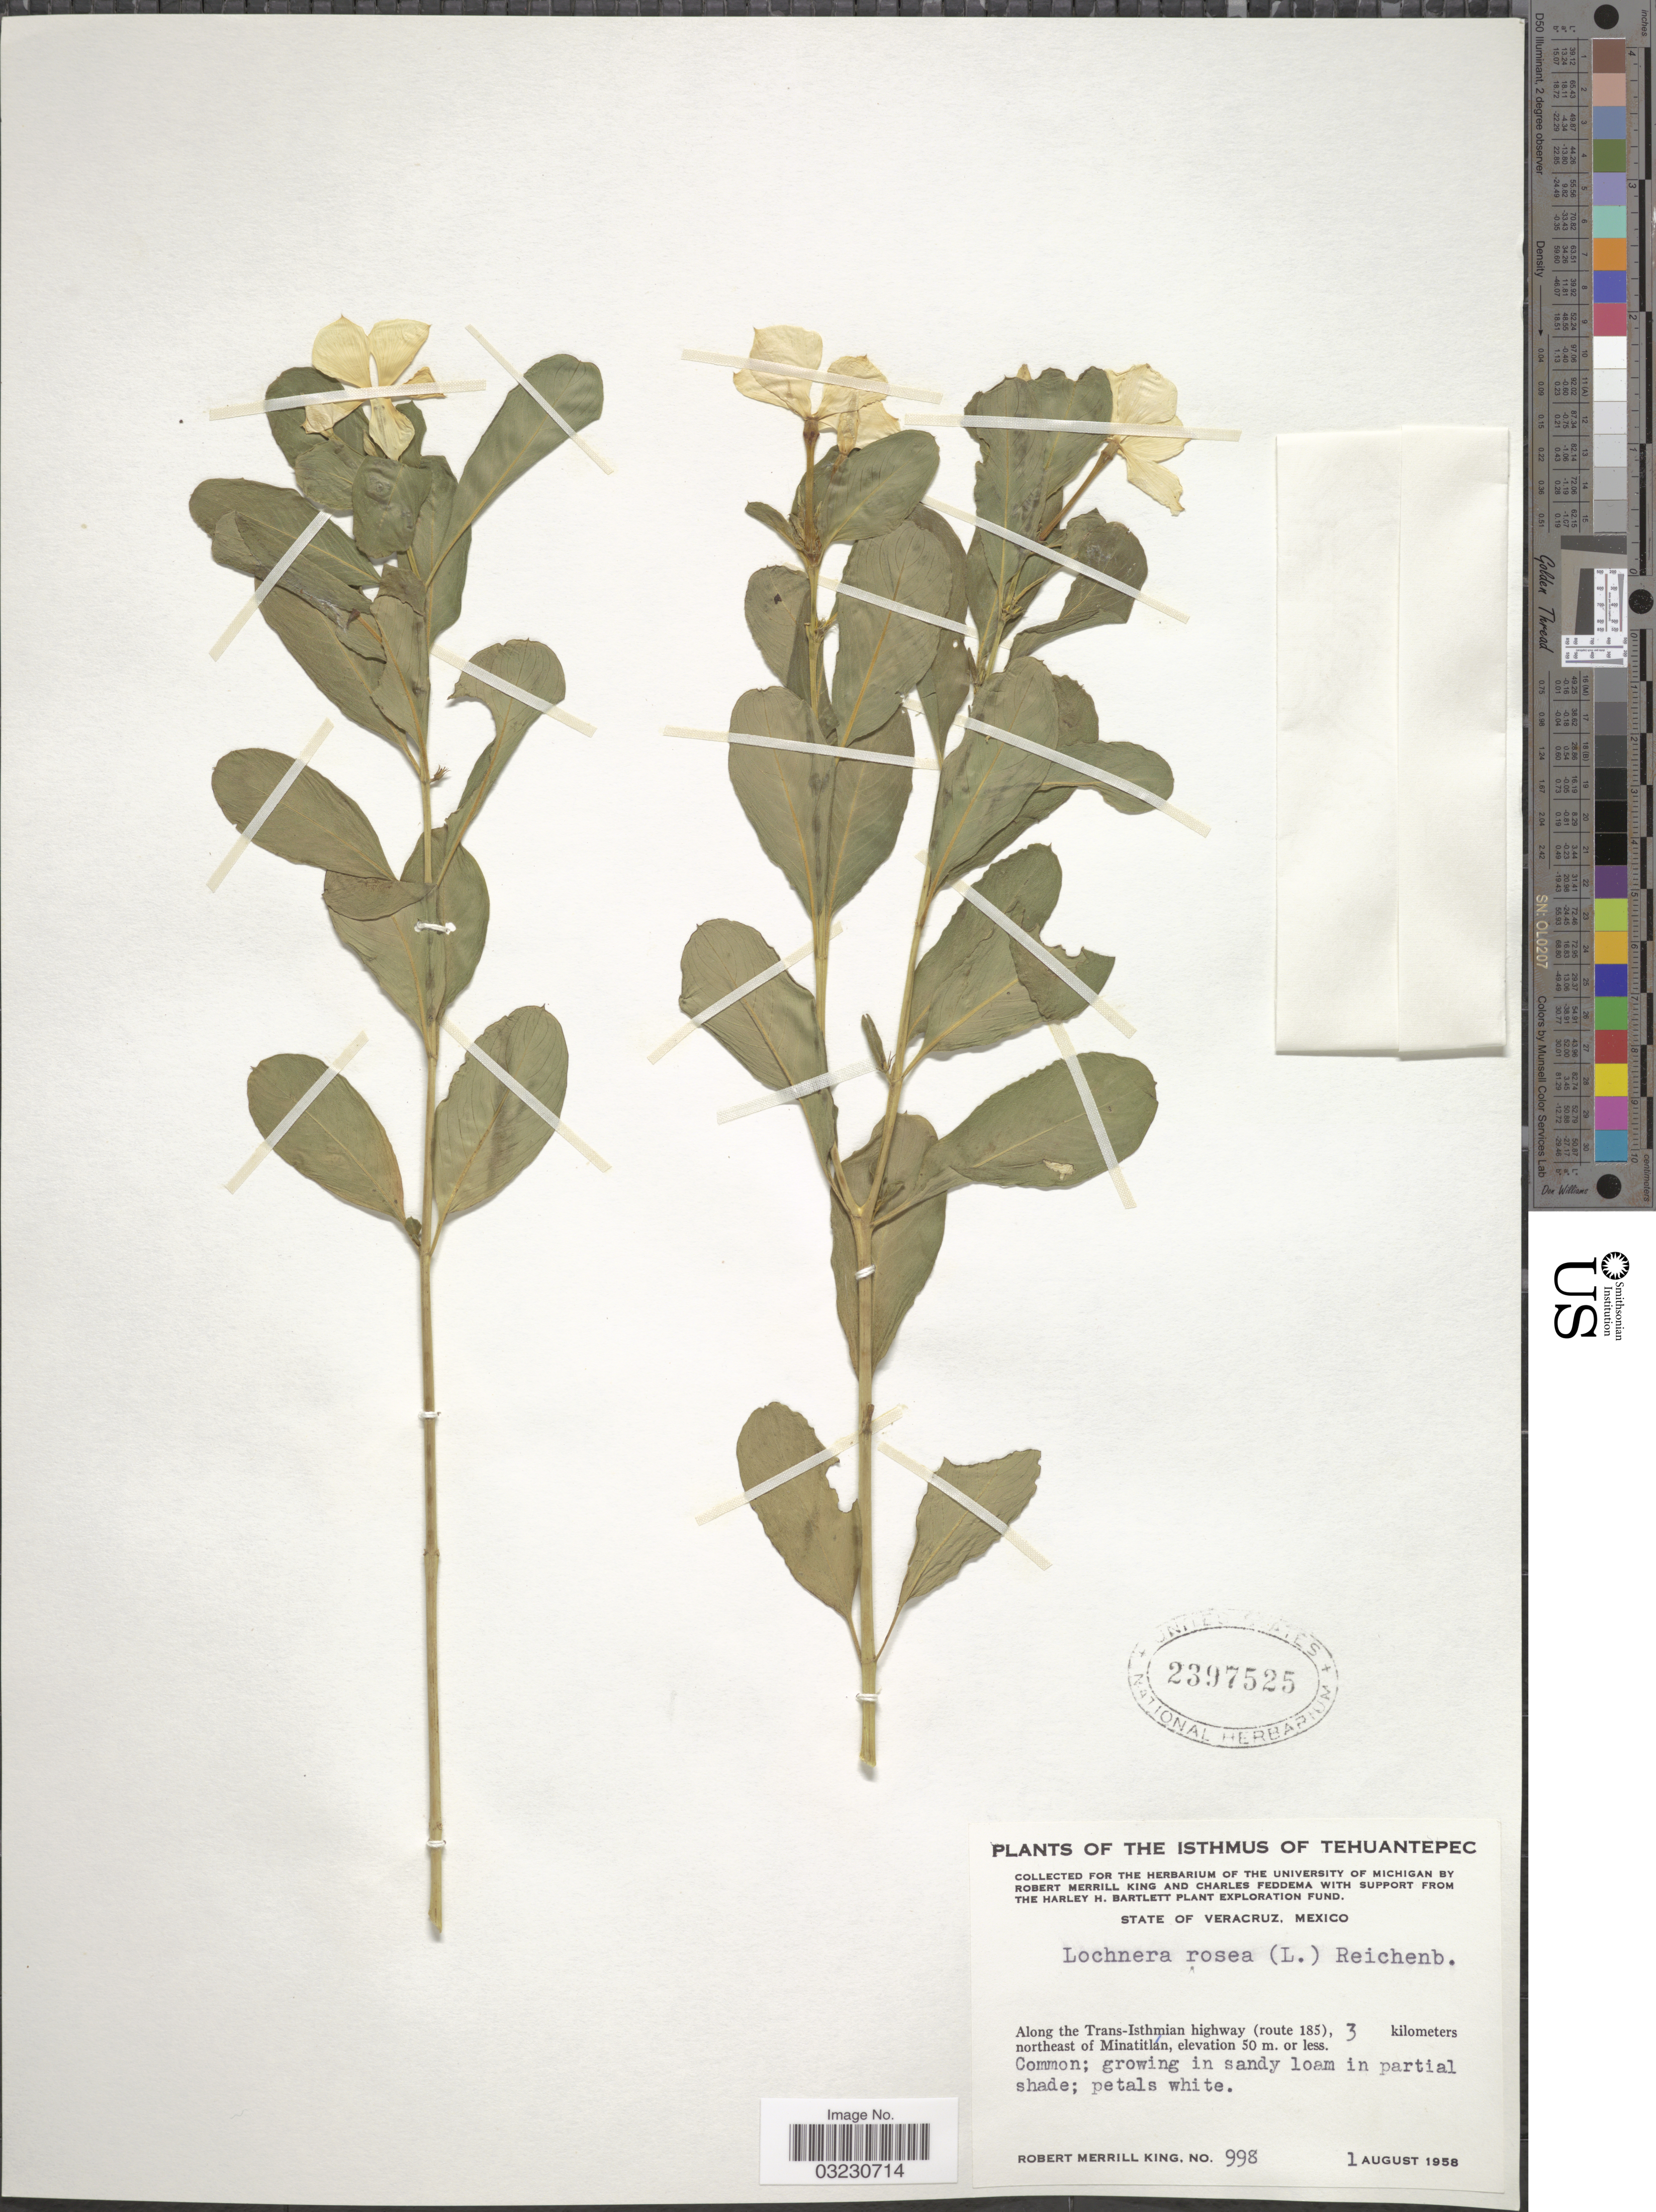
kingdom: Plantae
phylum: Tracheophyta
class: Magnoliopsida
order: Gentianales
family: Apocynaceae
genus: Catharanthus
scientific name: Catharanthus roseus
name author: (L.) G. Don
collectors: R. M. King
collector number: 998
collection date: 1958-08-01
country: Mexico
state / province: Veracruz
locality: The Isthmus of Tehuantepec, State of Veracruz, Along the Trans-Isthmian highway (route 185), 3 kilometers northeast of Minatitlán.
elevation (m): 50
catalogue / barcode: US 2397525